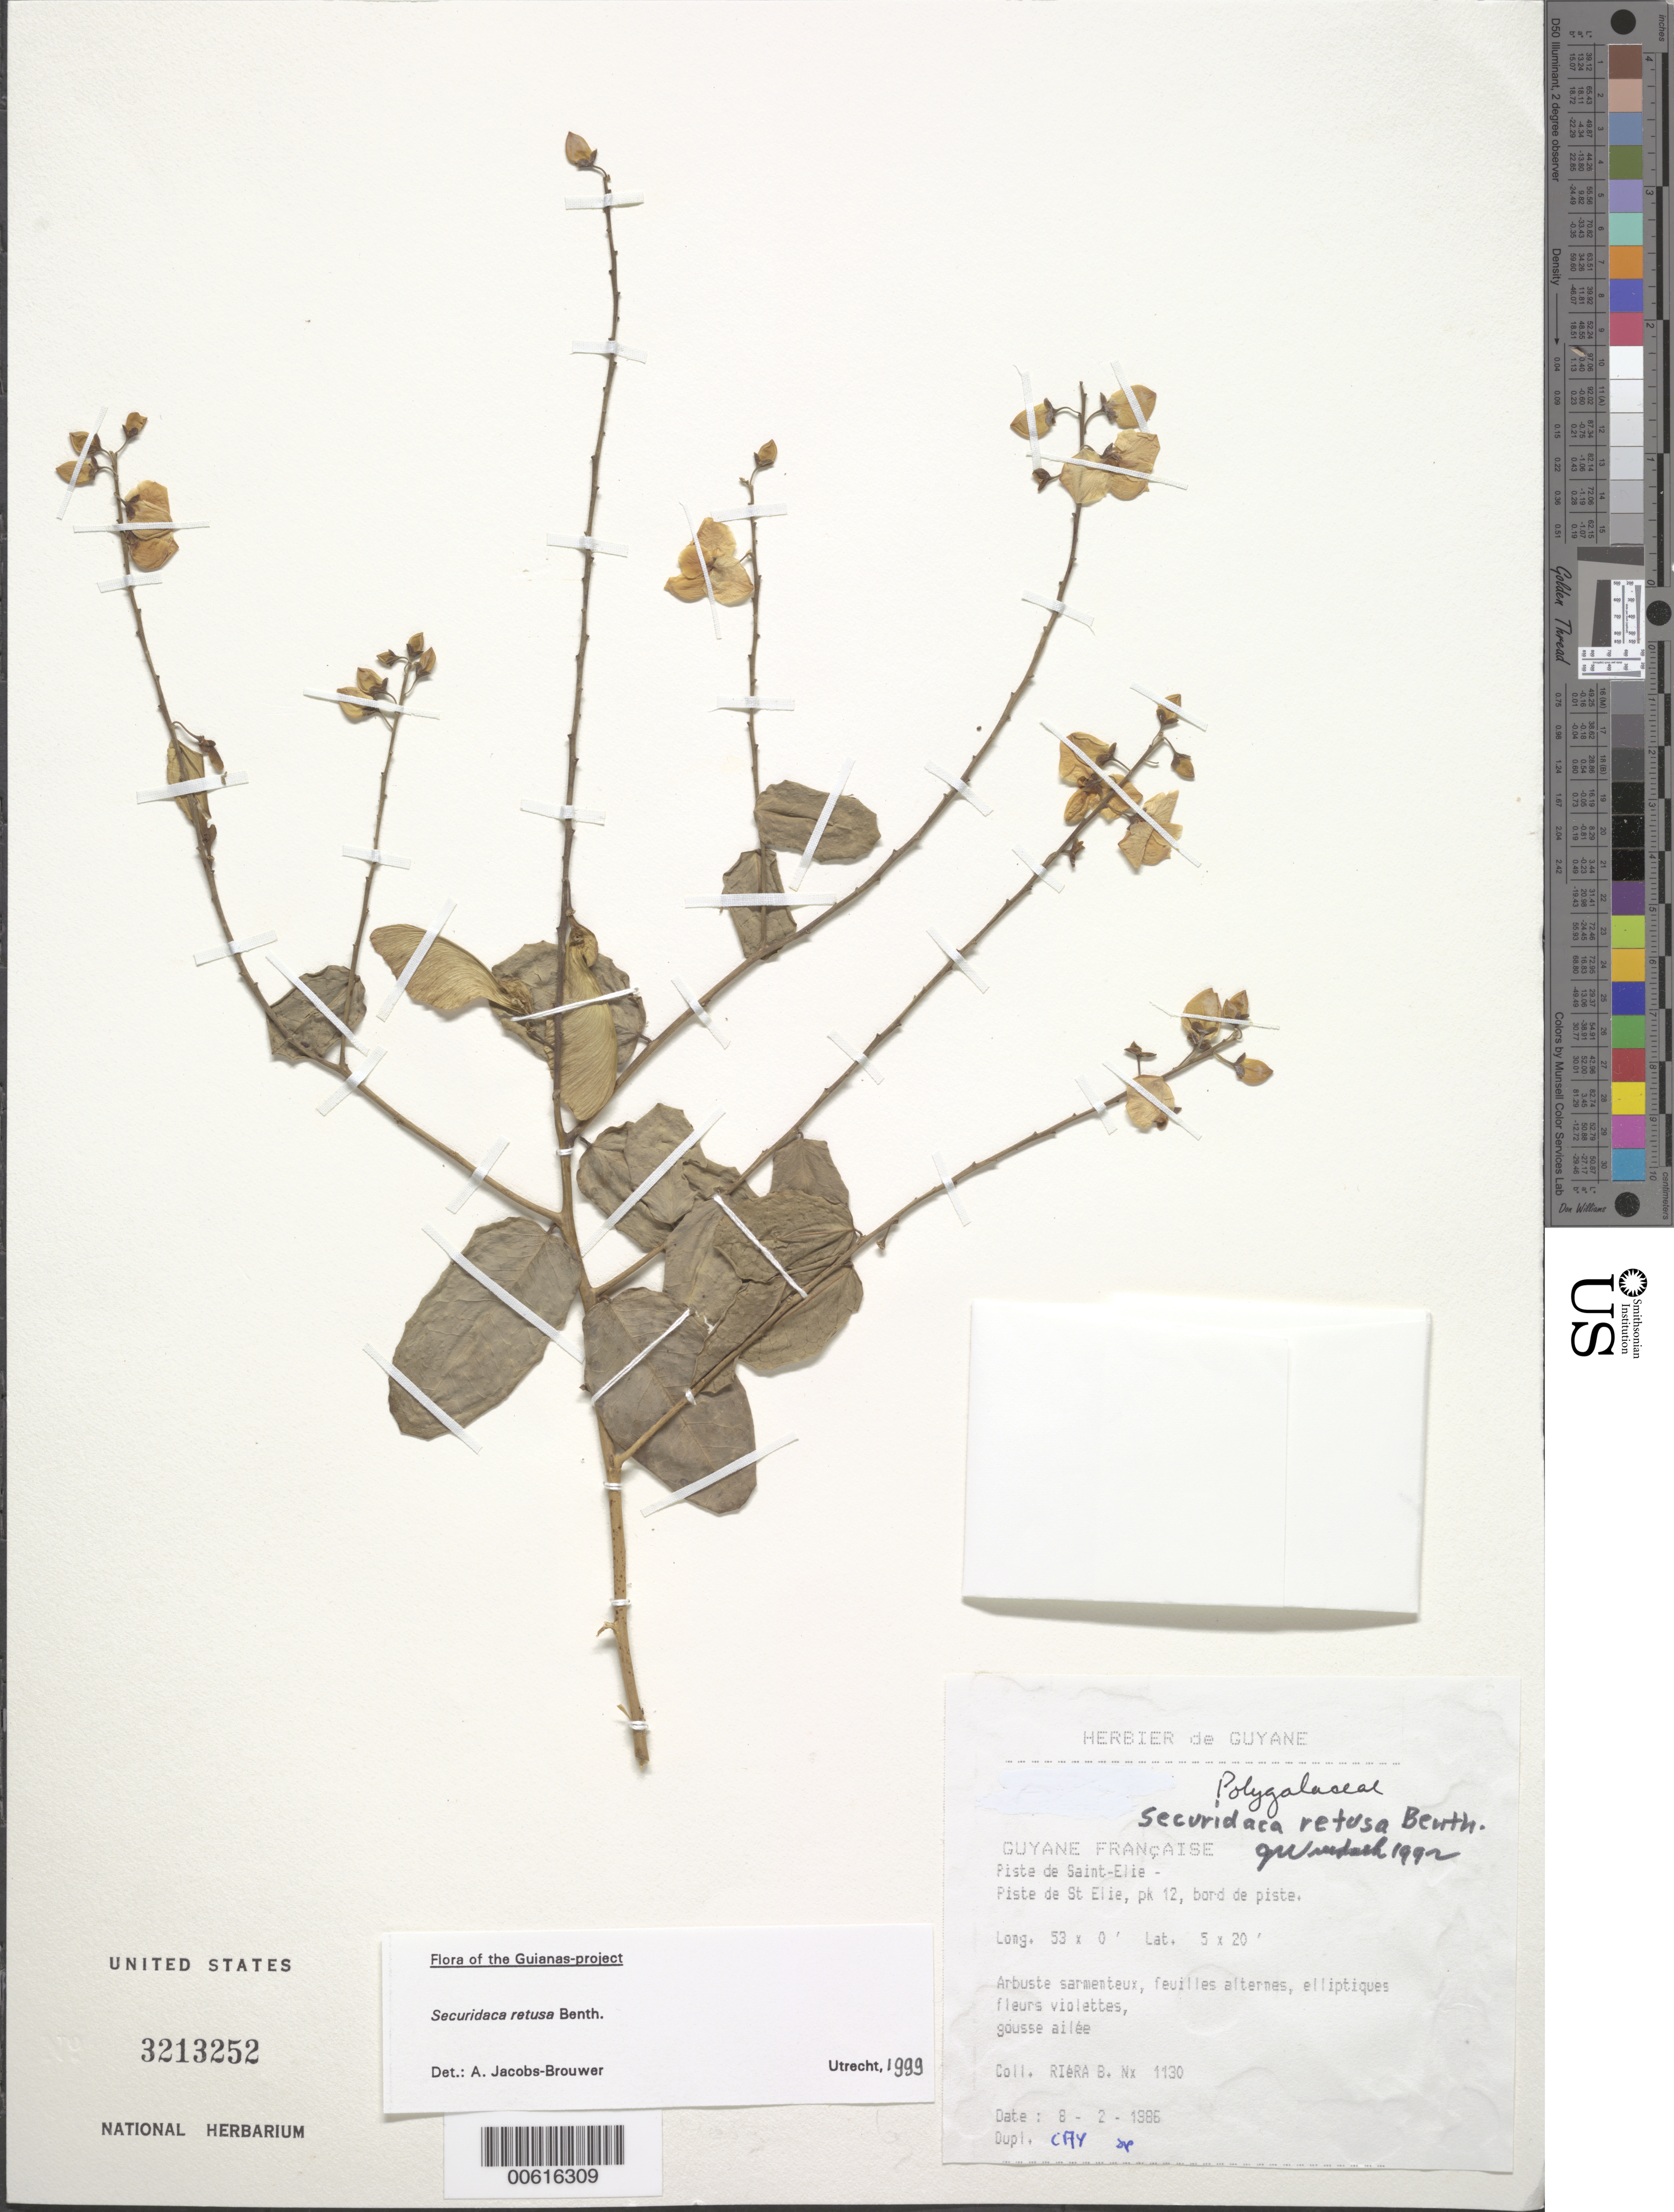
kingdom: Plantae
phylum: Tracheophyta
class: Magnoliopsida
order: Fabales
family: Polygalaceae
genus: Securidaca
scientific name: Securidaca retusa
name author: Benth.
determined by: Jacobs-Brouwer, A.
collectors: B. Riéra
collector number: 1130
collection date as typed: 8-Feb-86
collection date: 1986-02-08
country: French Guiana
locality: Piste de Saint-Élie, pk. 12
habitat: Along trail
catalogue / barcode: US 3213252